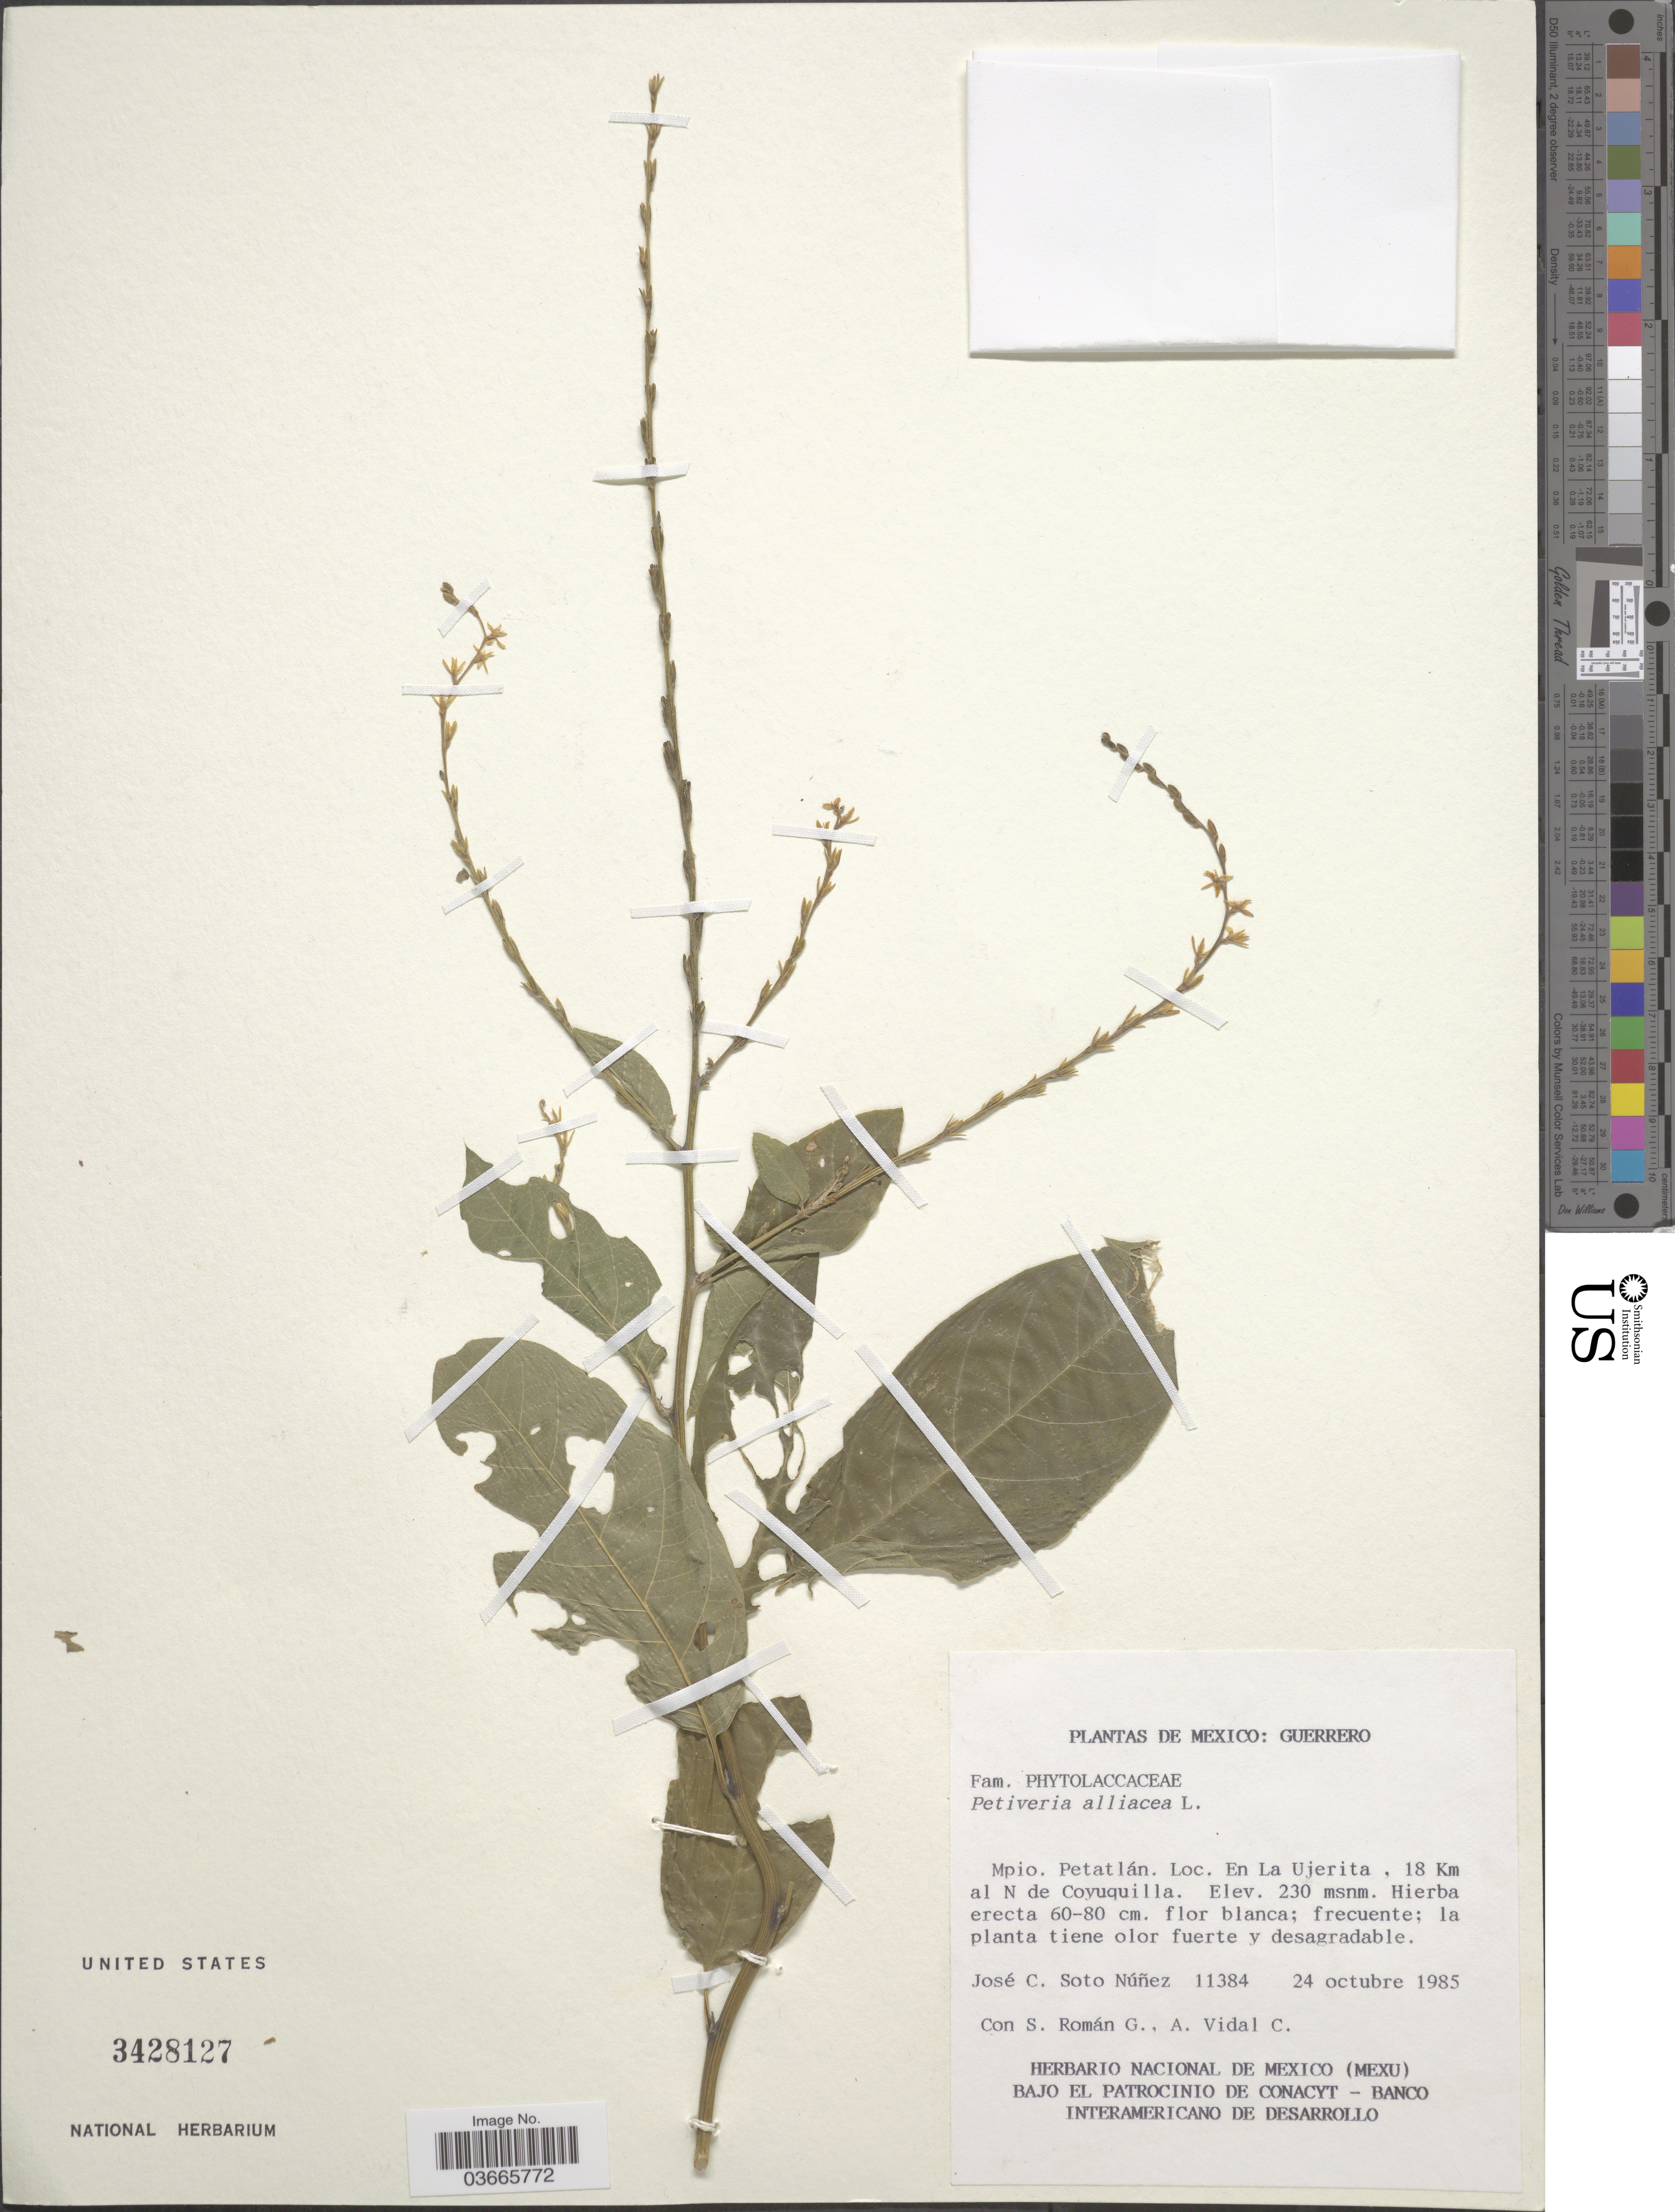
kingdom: Plantae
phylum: Tracheophyta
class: Magnoliopsida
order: Caryophyllales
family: Phytolaccaceae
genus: Petiveria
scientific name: Petiveria alliacea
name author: L.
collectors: J. Soto, S. Román G. & A. Vidal C.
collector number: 11384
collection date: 1985-10-24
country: Mexico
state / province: Guerrero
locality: Mpio. Petatlán. En La Ujerita, 18 Km al N de Coyuquilla.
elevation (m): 230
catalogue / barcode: US 3428127